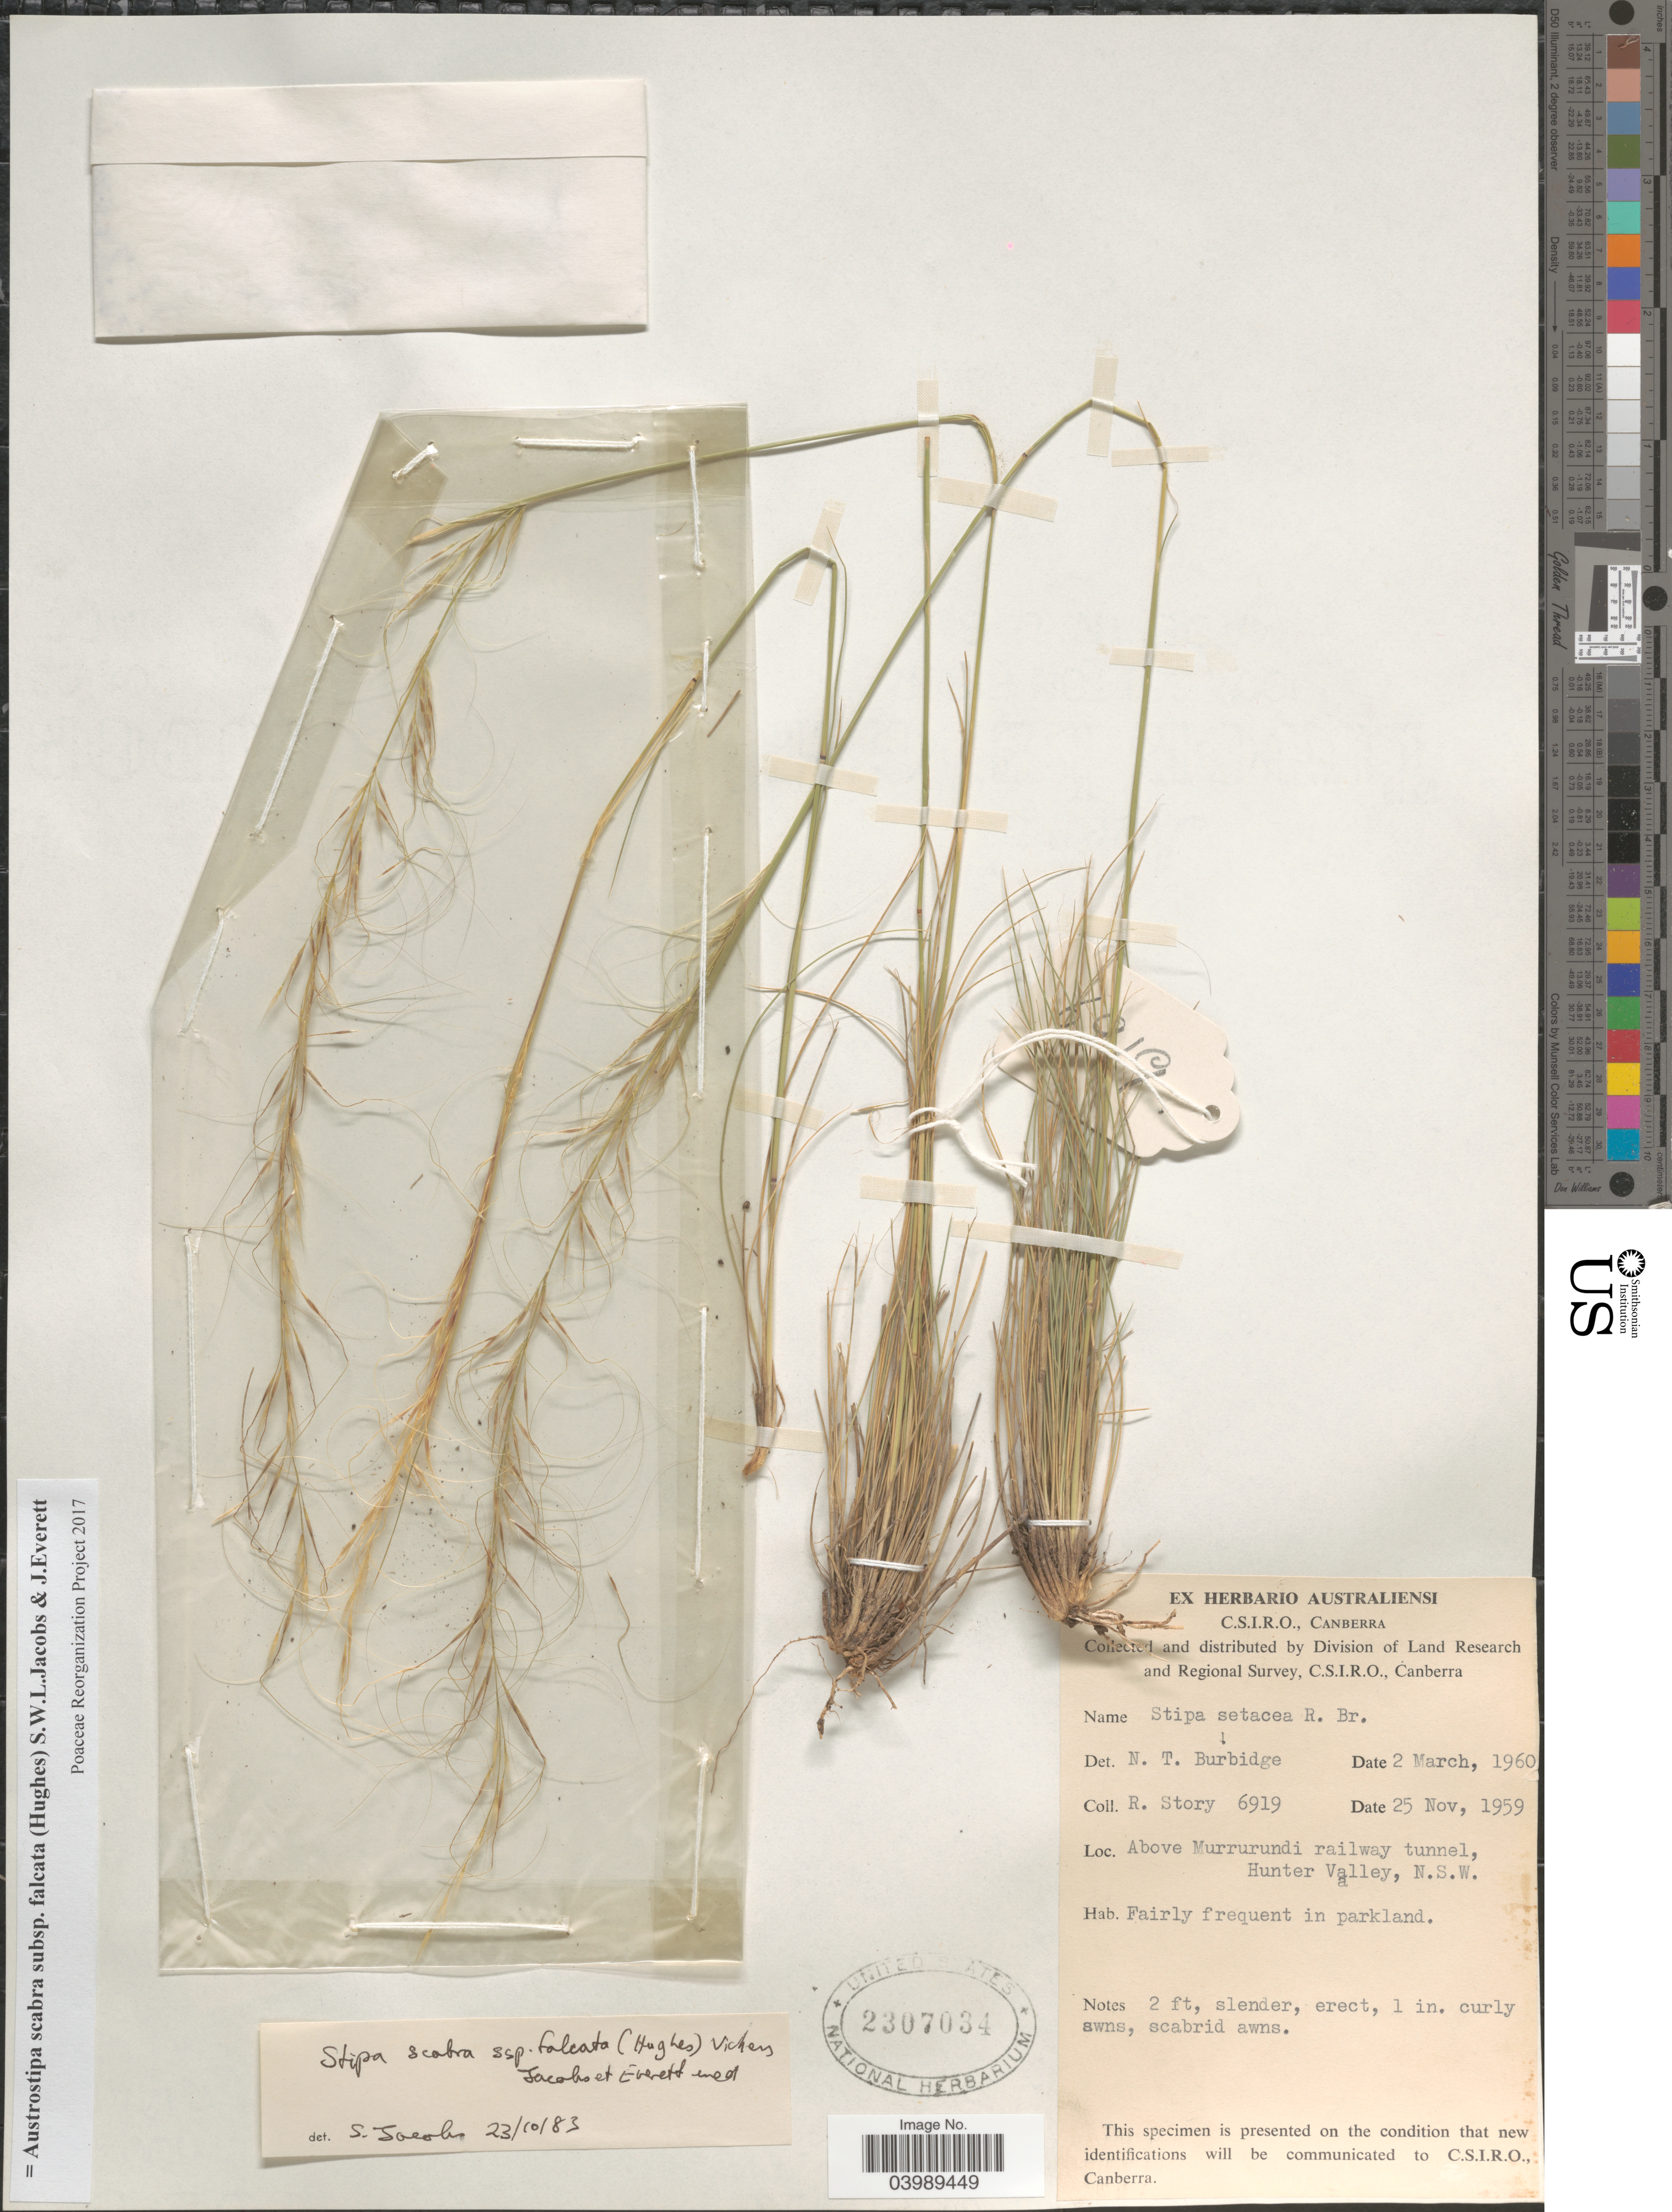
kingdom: Plantae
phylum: Tracheophyta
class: Liliopsida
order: Poales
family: Poaceae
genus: Austrostipa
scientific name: Austrostipa scabra subsp. falcata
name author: (Hughes) S.W.L. Jacobs & J. Everett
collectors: R. Story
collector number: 6919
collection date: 1959-11-25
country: Australia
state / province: New South Wales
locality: Above Murrurundi railway tunnel, Hunter Valley.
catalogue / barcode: US 2307034